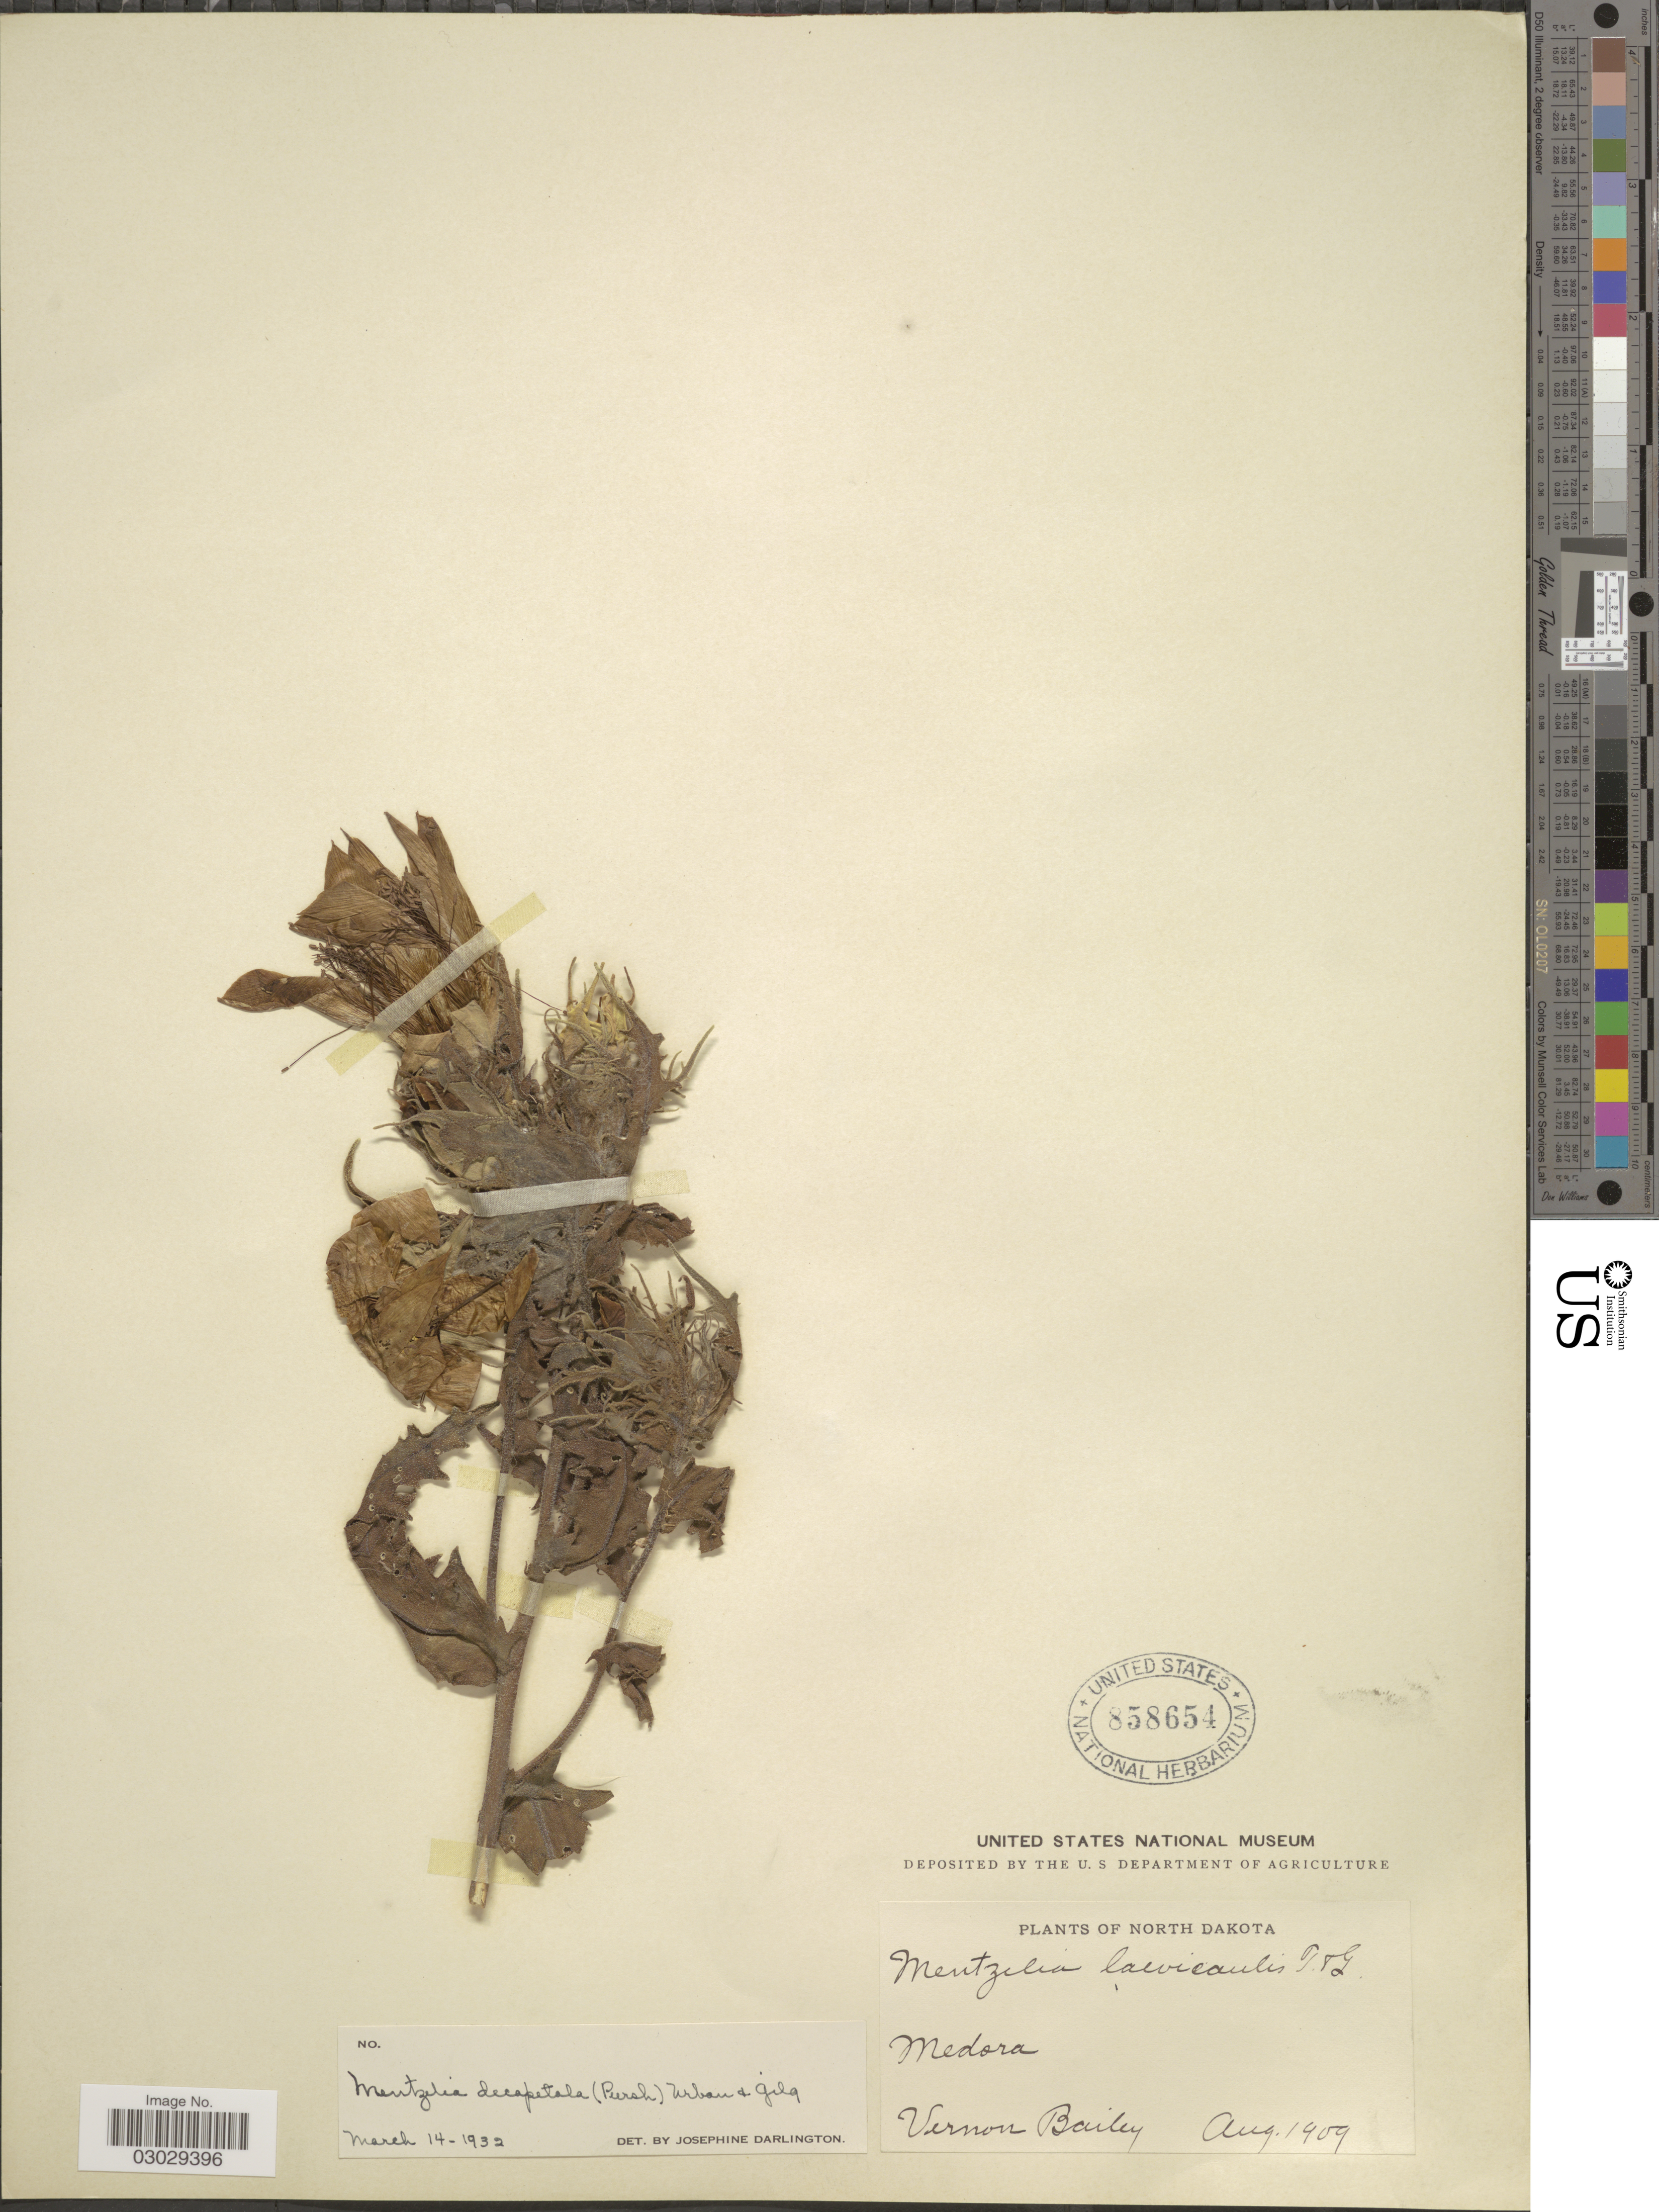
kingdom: Plantae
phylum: Tracheophyta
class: Magnoliopsida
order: Cornales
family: Loasaceae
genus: Mentzelia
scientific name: Mentzelia decapetala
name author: (Sims) Urb.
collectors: V. O. Bailey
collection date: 1909-08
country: United States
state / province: North Dakota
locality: Medora.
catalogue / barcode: US 858654